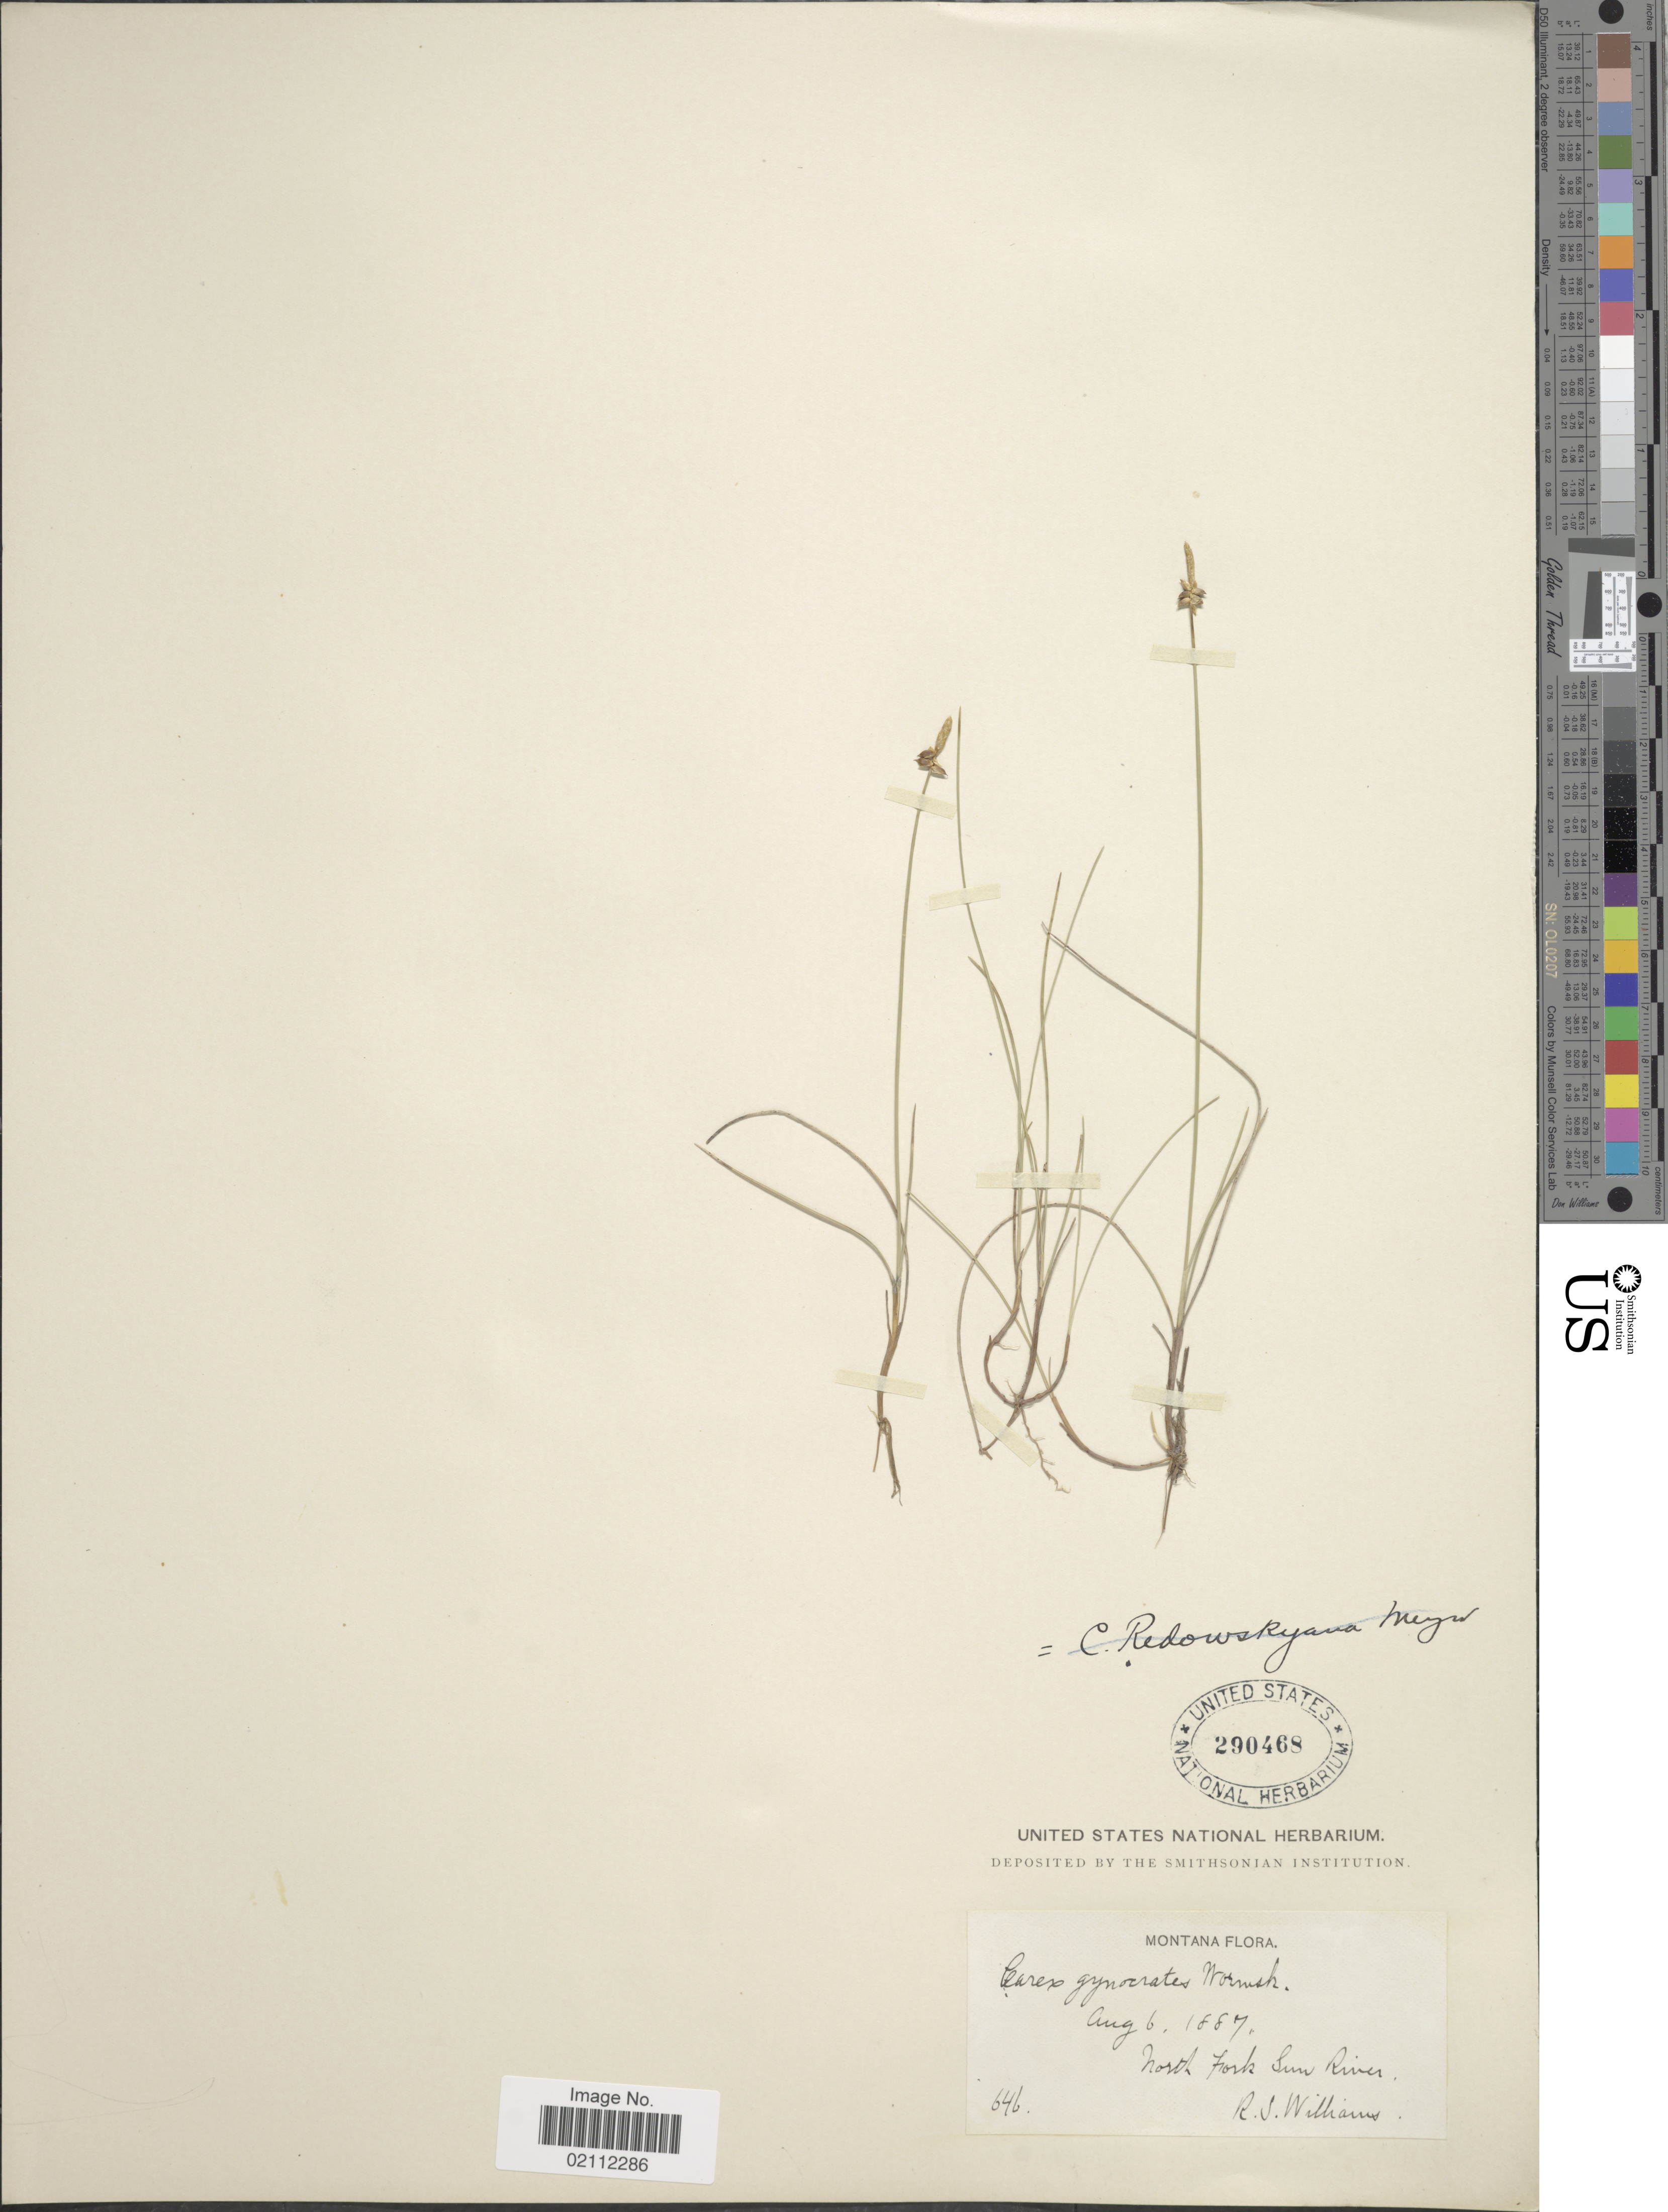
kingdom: Plantae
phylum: Tracheophyta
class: Liliopsida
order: Poales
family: Cyperaceae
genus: Carex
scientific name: Carex nardina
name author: (Hornem.) Fr.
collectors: R. S. Williams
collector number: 646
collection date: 1887-08-06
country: United States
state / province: Montana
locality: North Fork Sun River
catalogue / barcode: US 290468